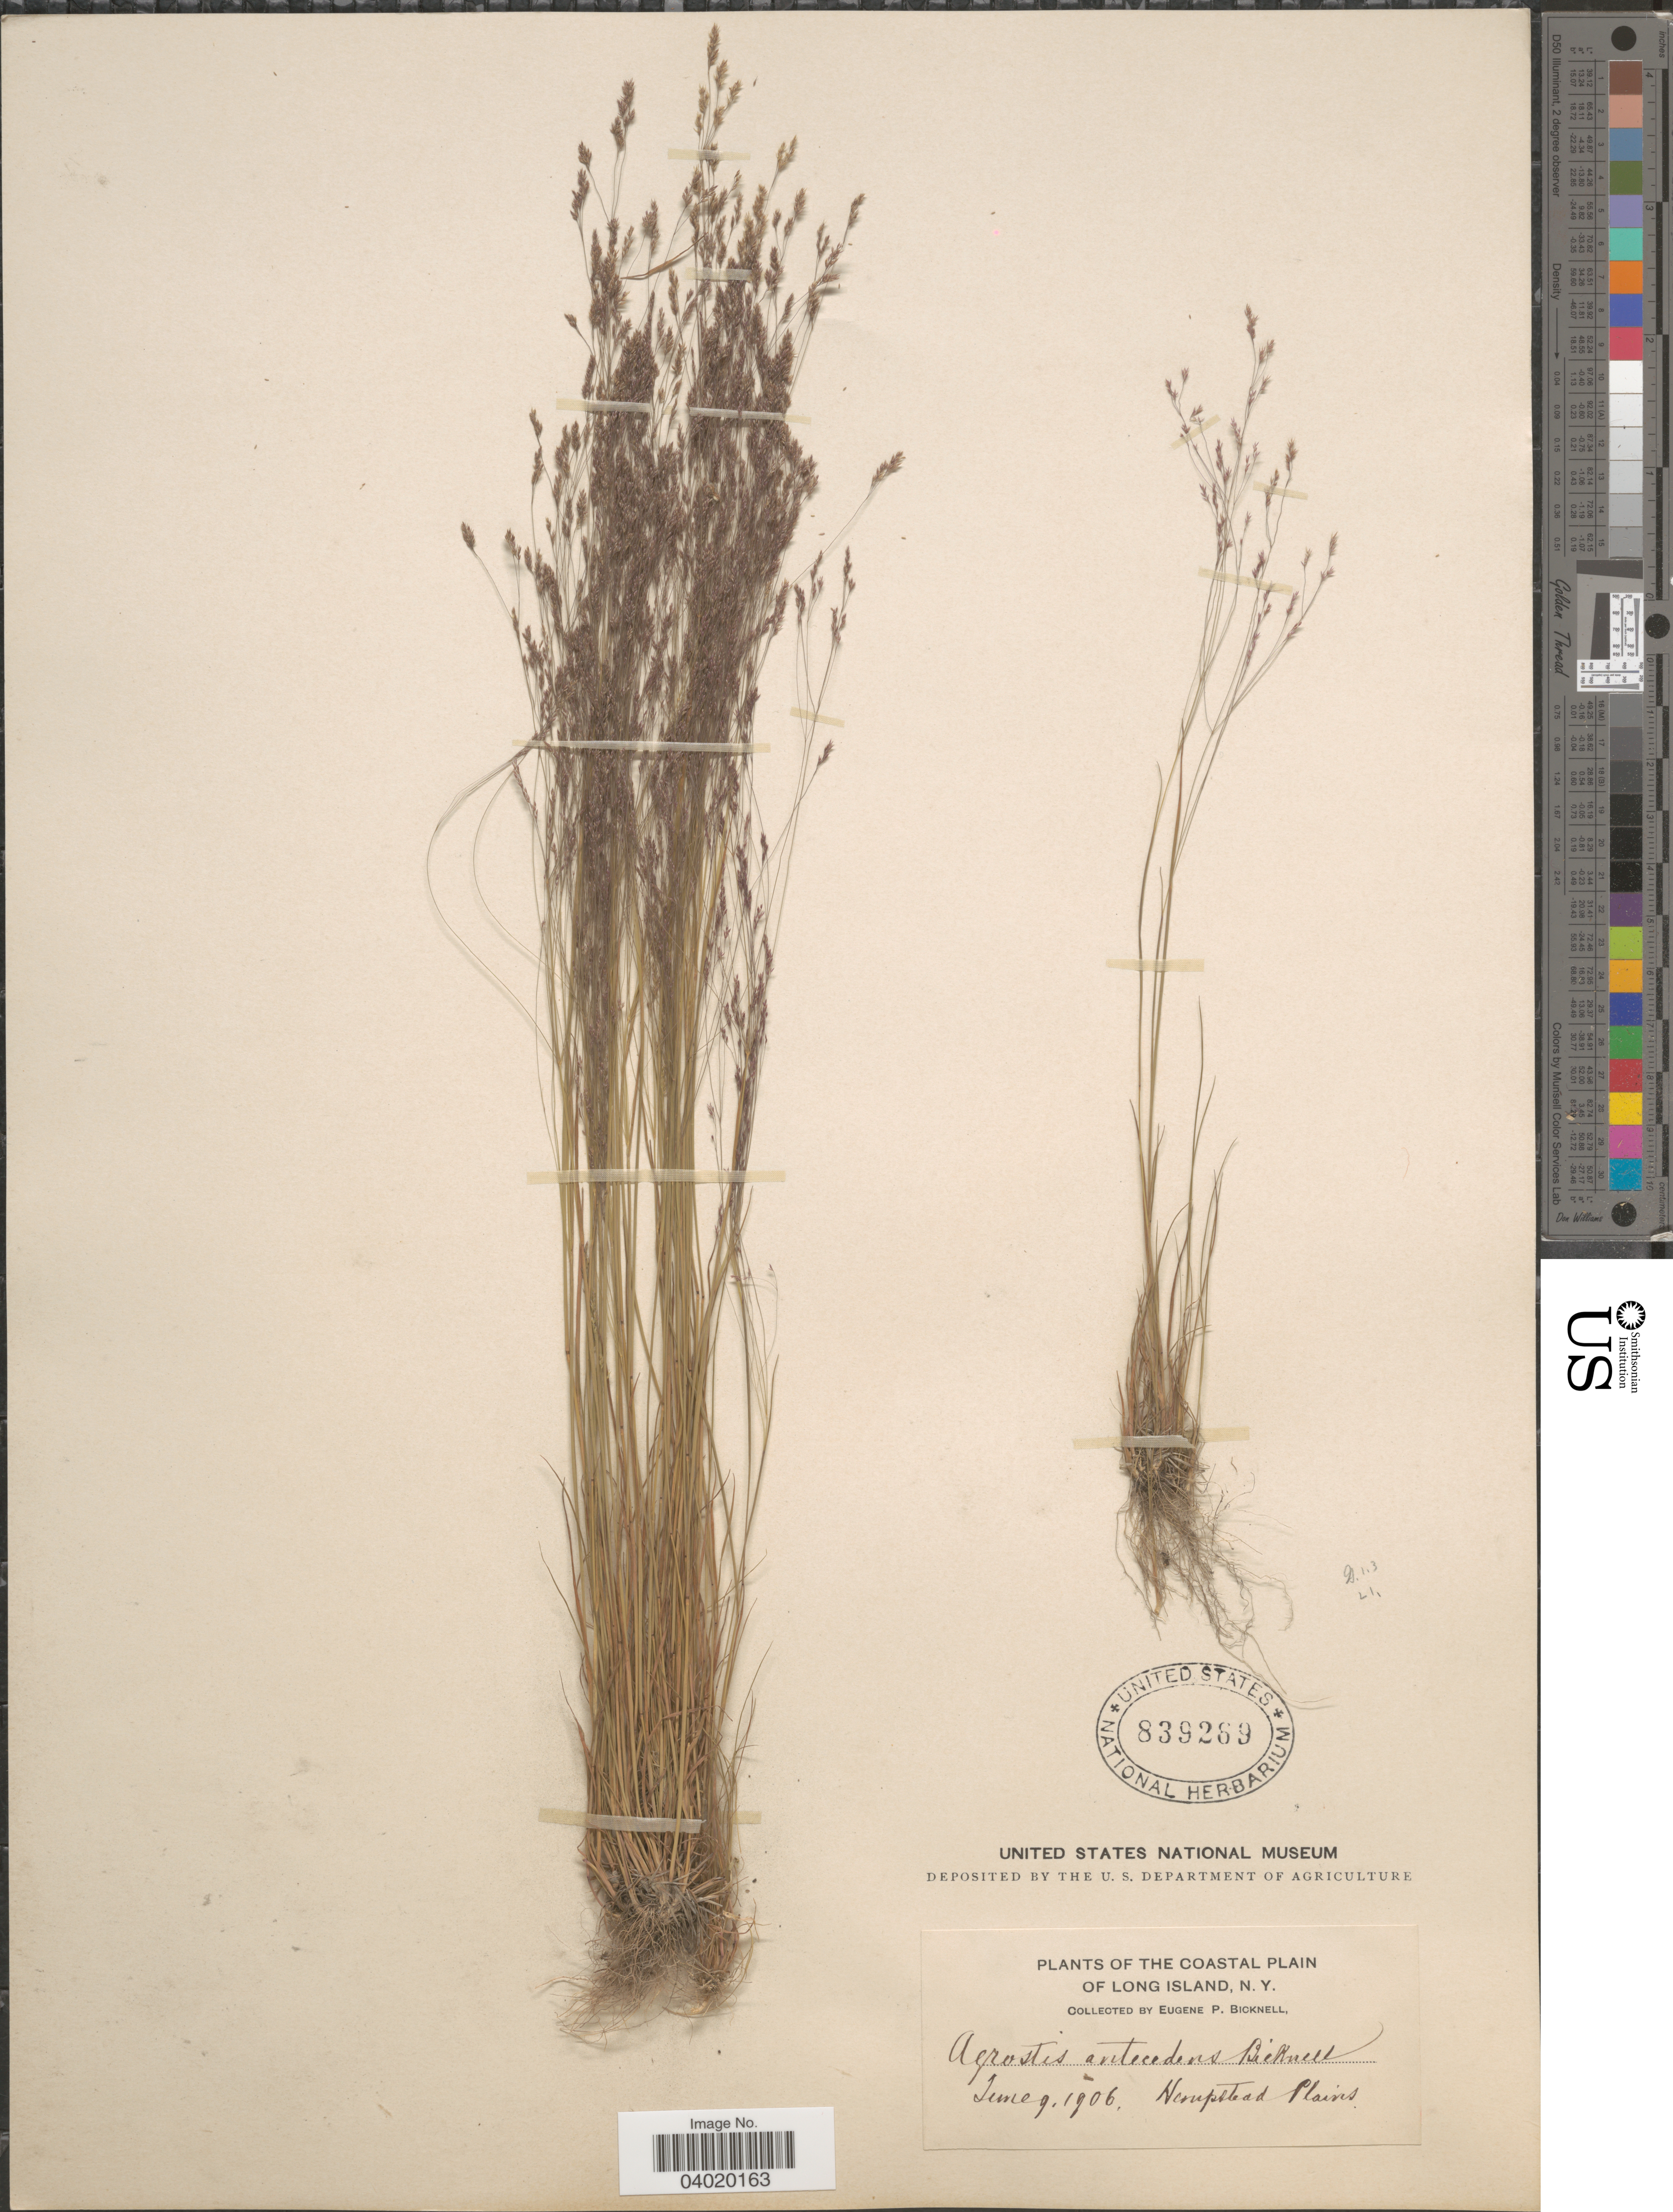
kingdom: Plantae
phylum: Tracheophyta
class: Liliopsida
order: Poales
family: Poaceae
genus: Agrostis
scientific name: Agrostis hyemalis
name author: (Walter) Britton et al.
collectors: E. P. Bicknell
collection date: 1906-06-09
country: United States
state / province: New York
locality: Coastal Plain of Long Island. Hempstead Plains.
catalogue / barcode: US 839269